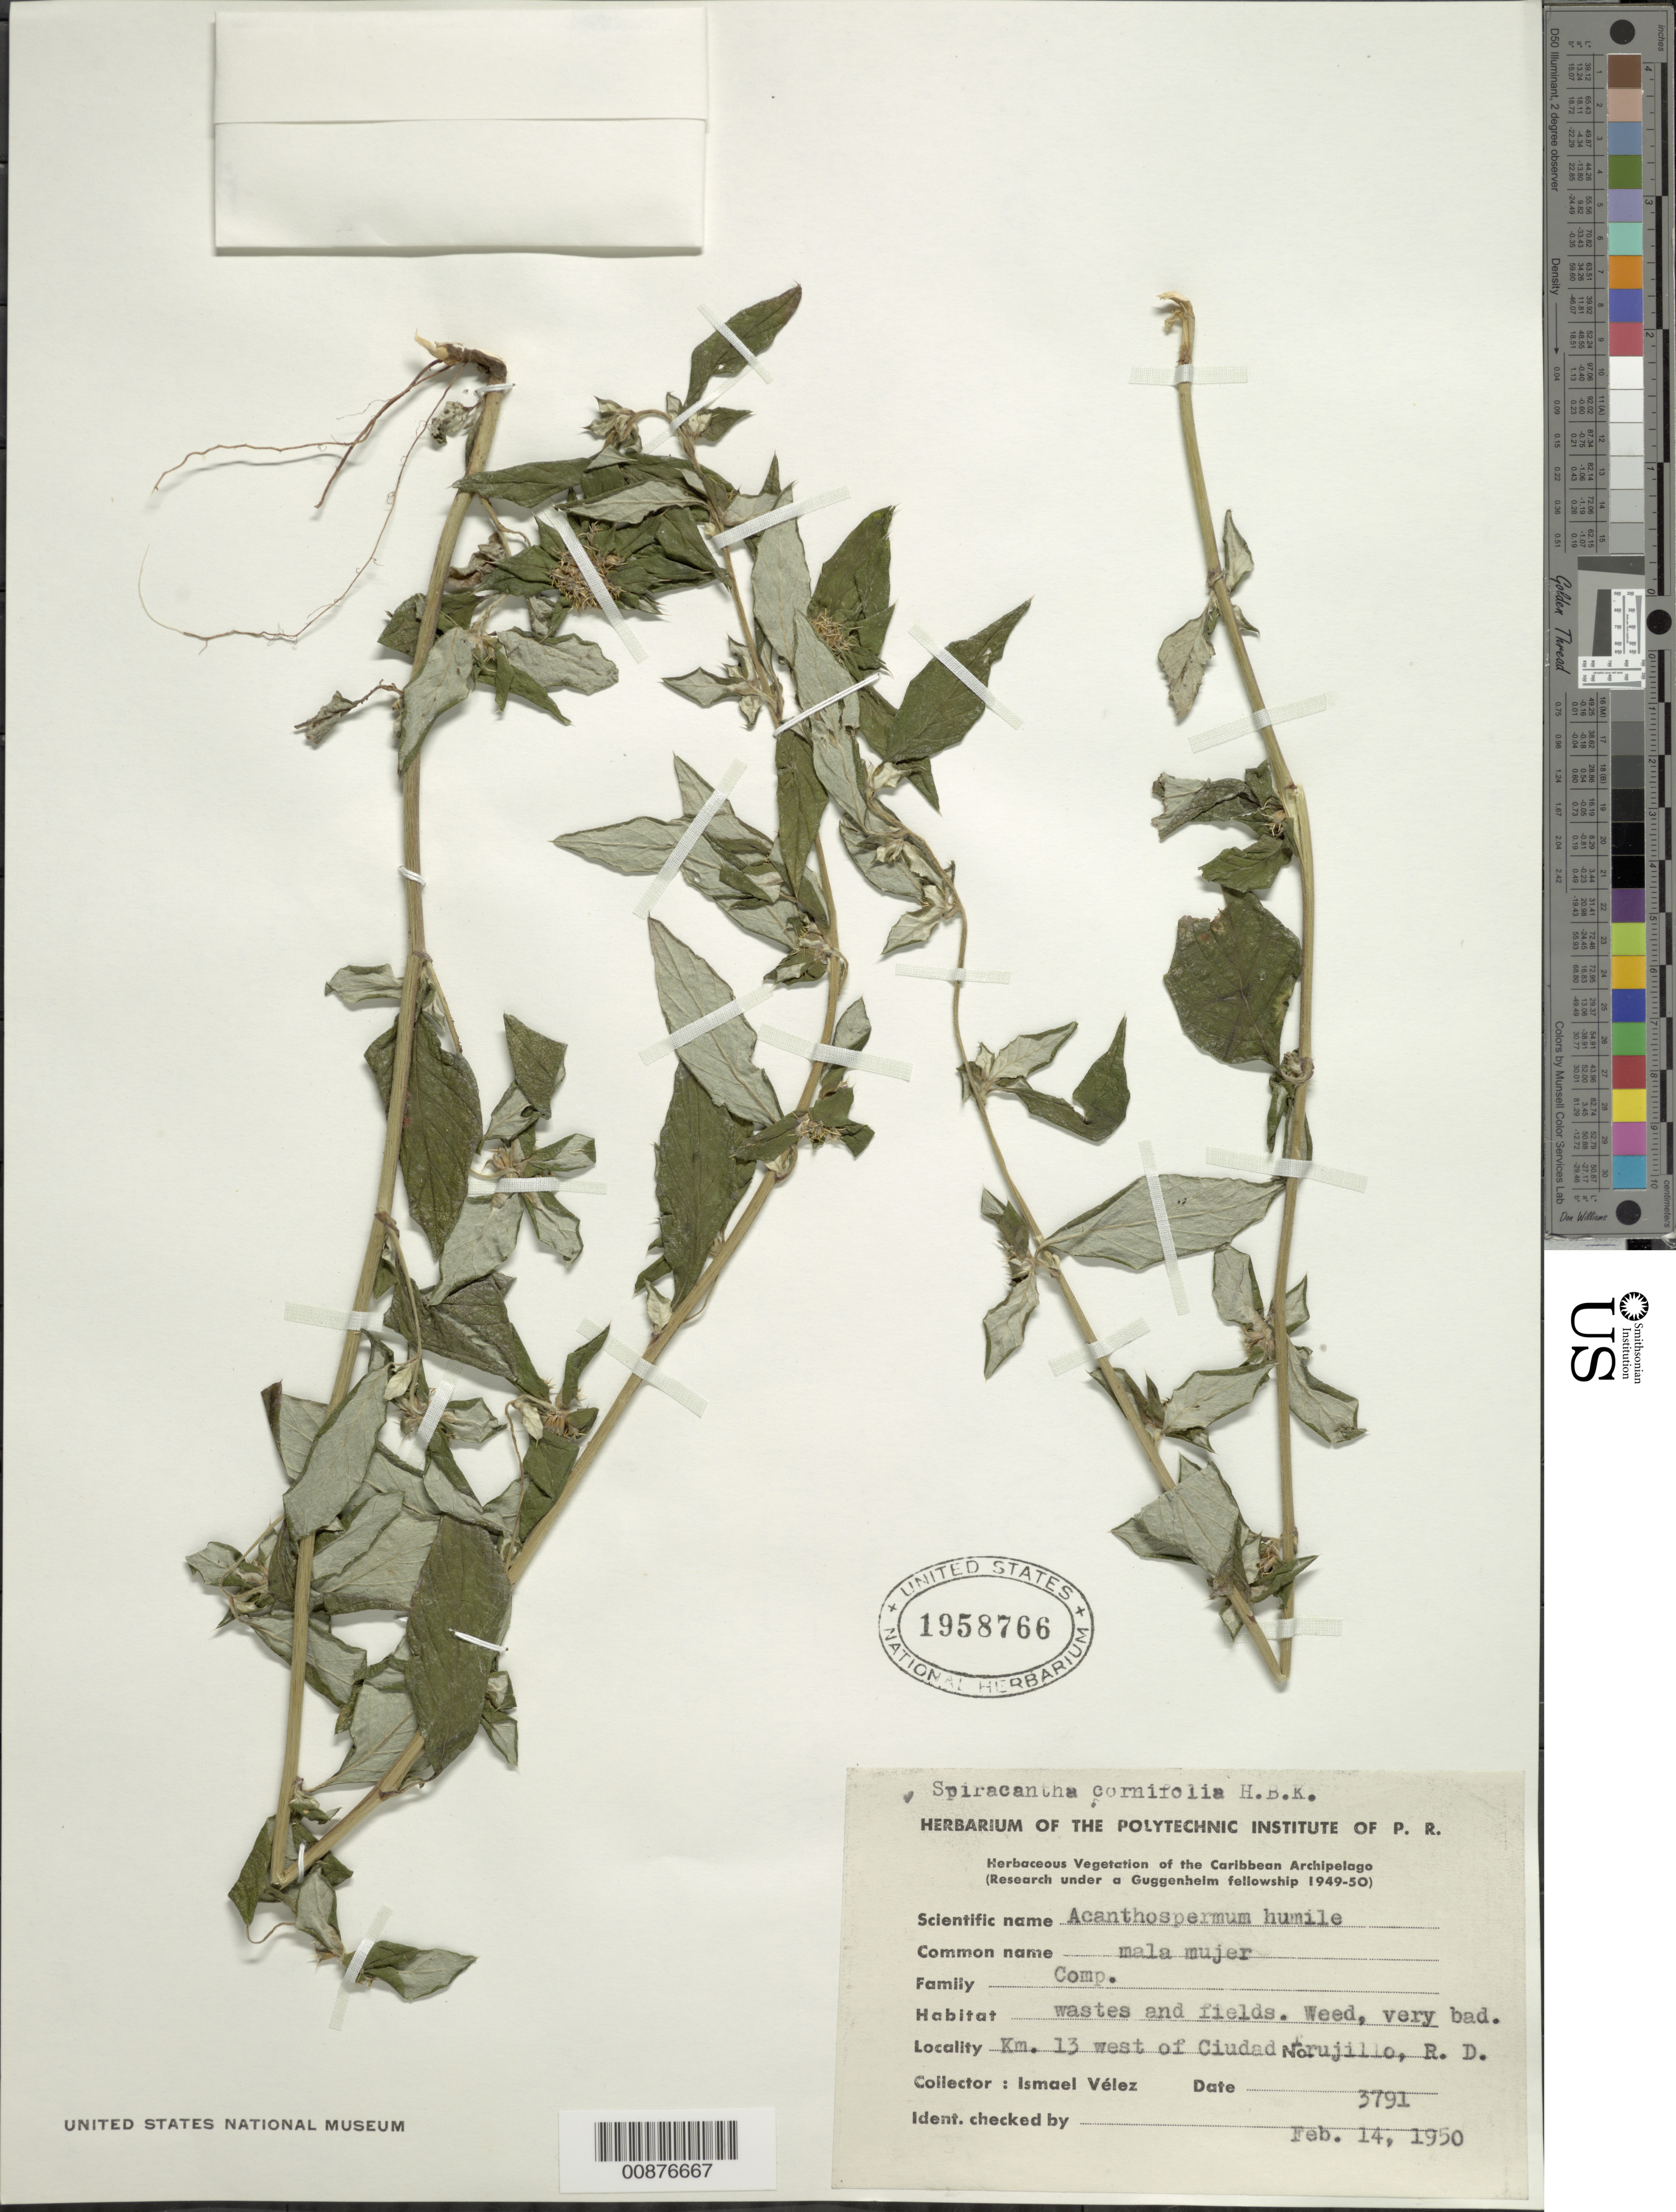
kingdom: Plantae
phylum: Tracheophyta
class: Magnoliopsida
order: Asterales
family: Asteraceae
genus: Spiracantha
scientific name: Spiracantha cornifolia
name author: Kunth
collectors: I. Vélez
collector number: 3791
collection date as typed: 14 Feb 1950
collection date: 1950-02-14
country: Dominican Republic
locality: Km 13 west of Ciudad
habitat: Waste places and fields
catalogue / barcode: US 1958766